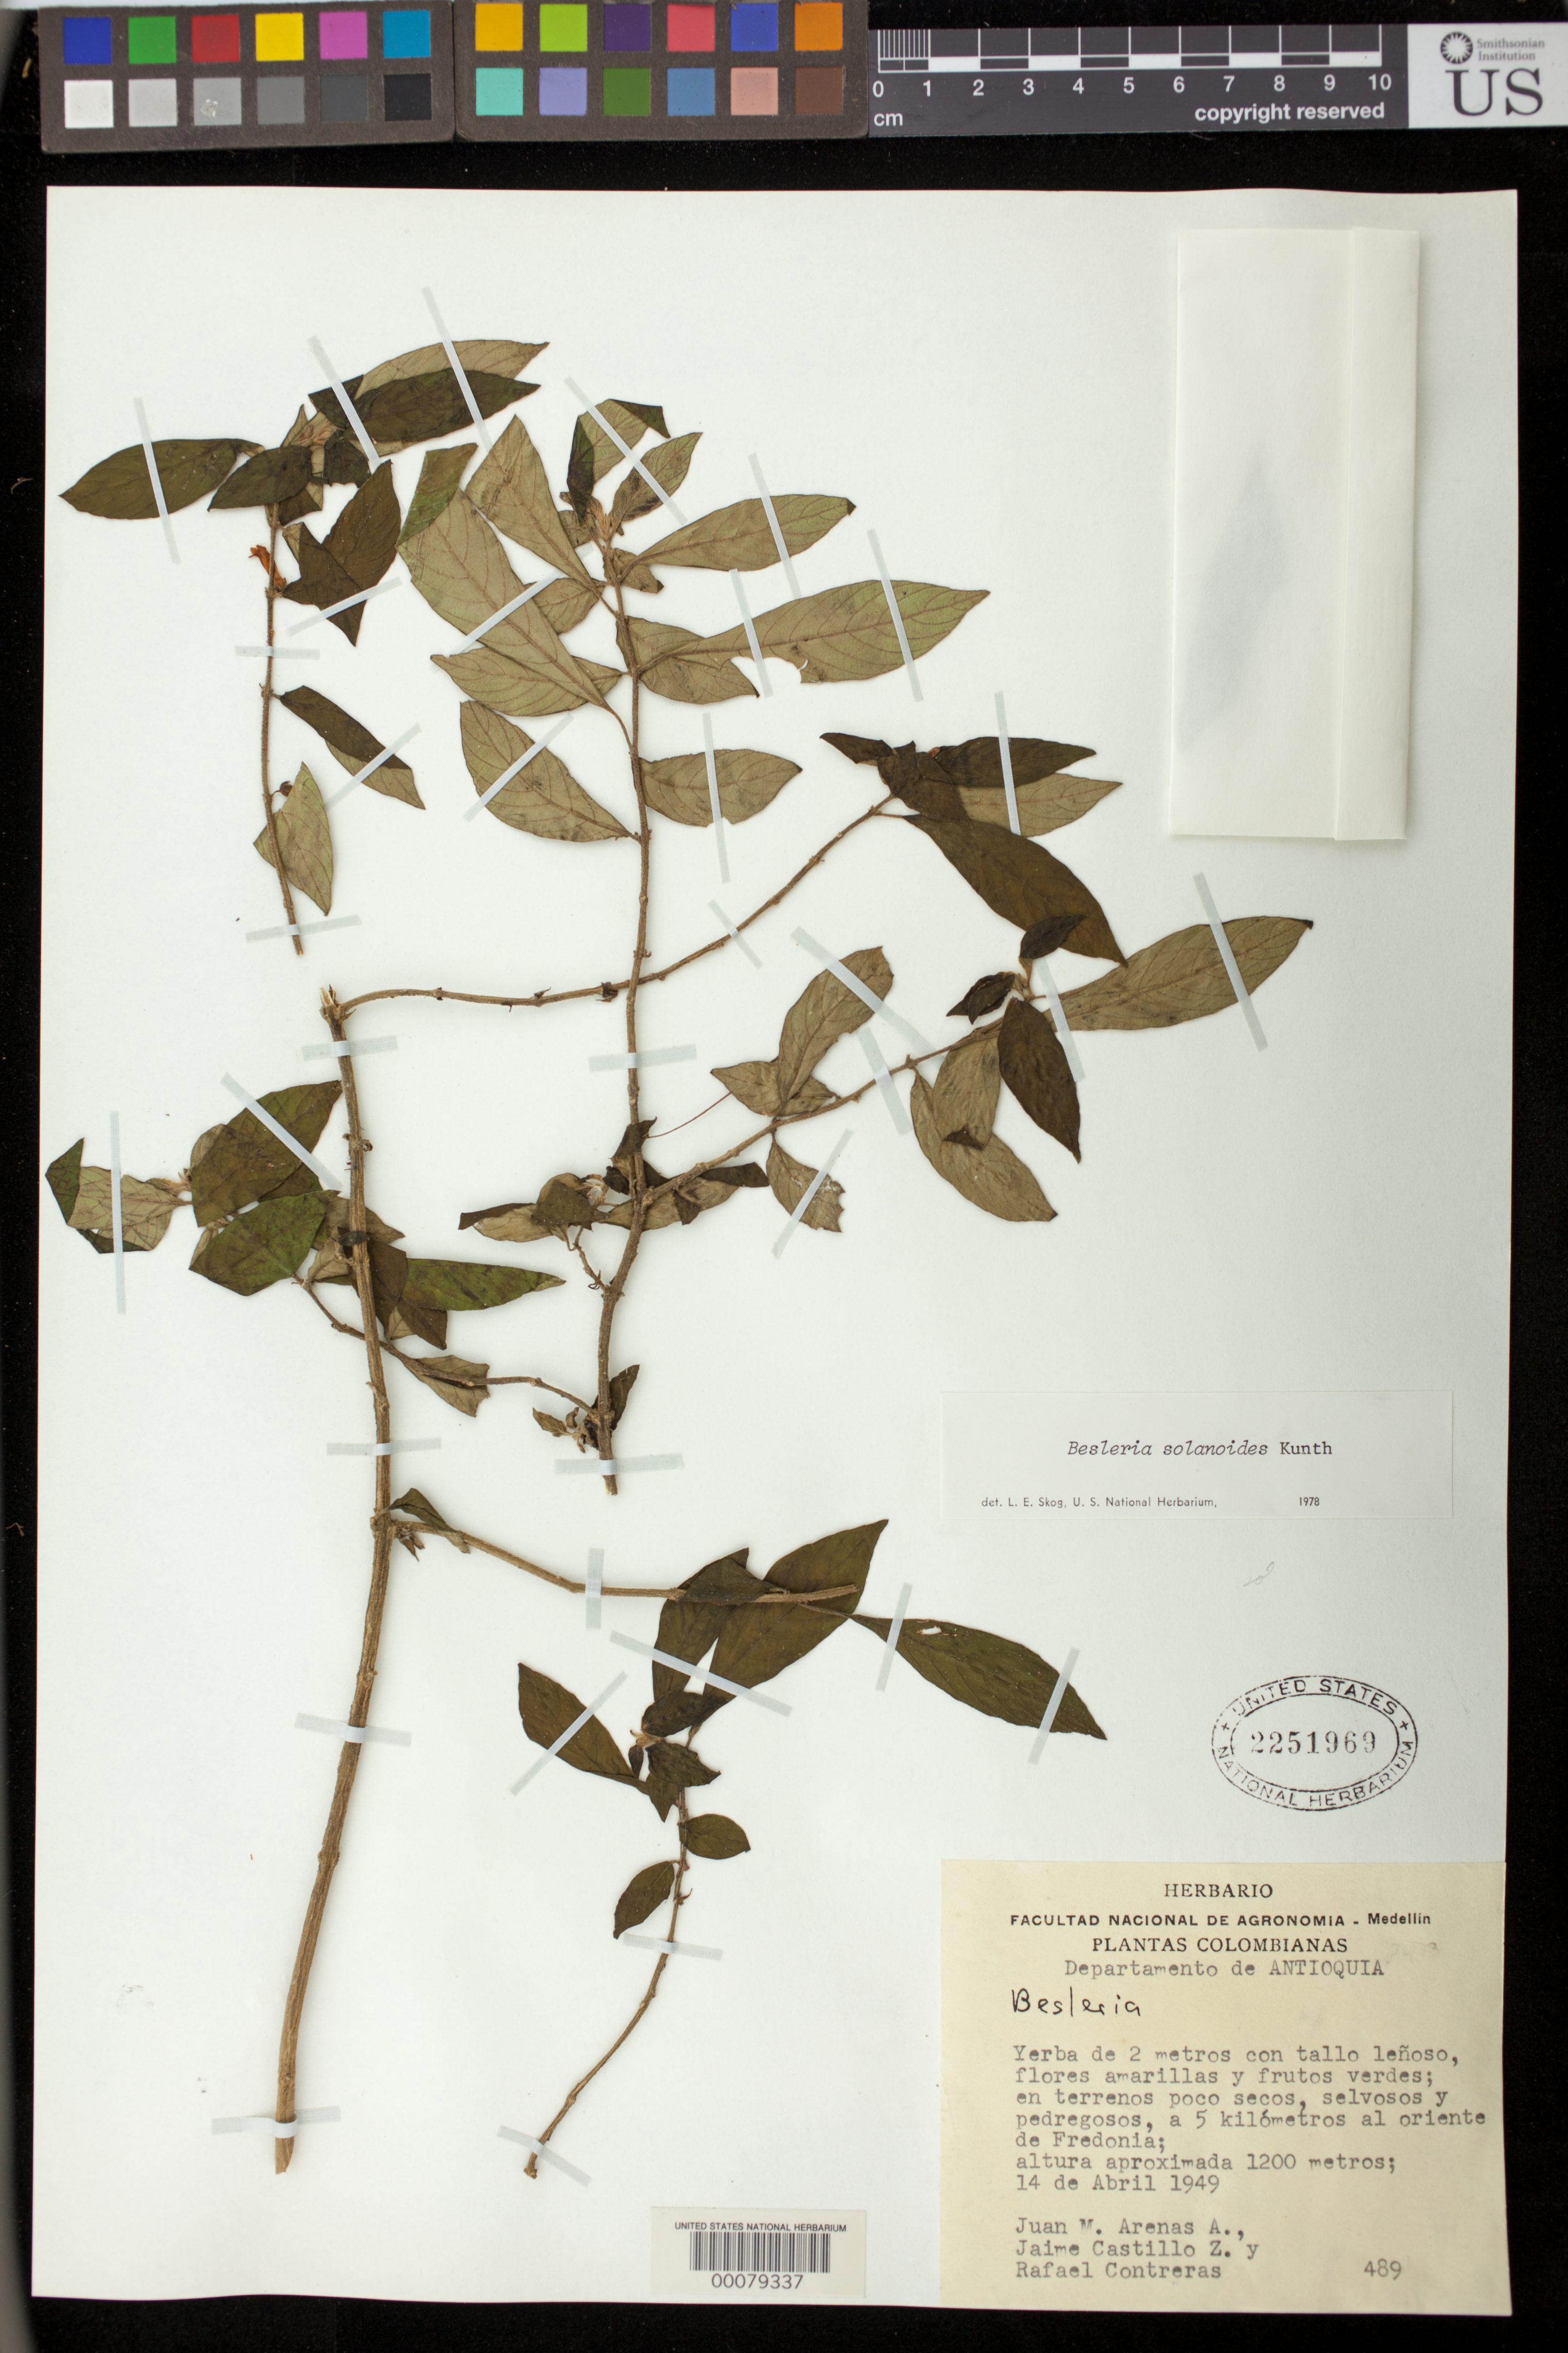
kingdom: Plantae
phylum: Tracheophyta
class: Magnoliopsida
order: Lamiales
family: Gesneriaceae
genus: Besleria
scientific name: Besleria solanoides var. solanoides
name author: Kunth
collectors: J. M. Arenas A. & et al.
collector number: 489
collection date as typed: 14 Apr 1949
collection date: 1949-04-14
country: Colombia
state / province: Antioquia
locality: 5 km E of Fredonia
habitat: Scanty, dry, wooded and rocky land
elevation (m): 1200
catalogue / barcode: US 2251969